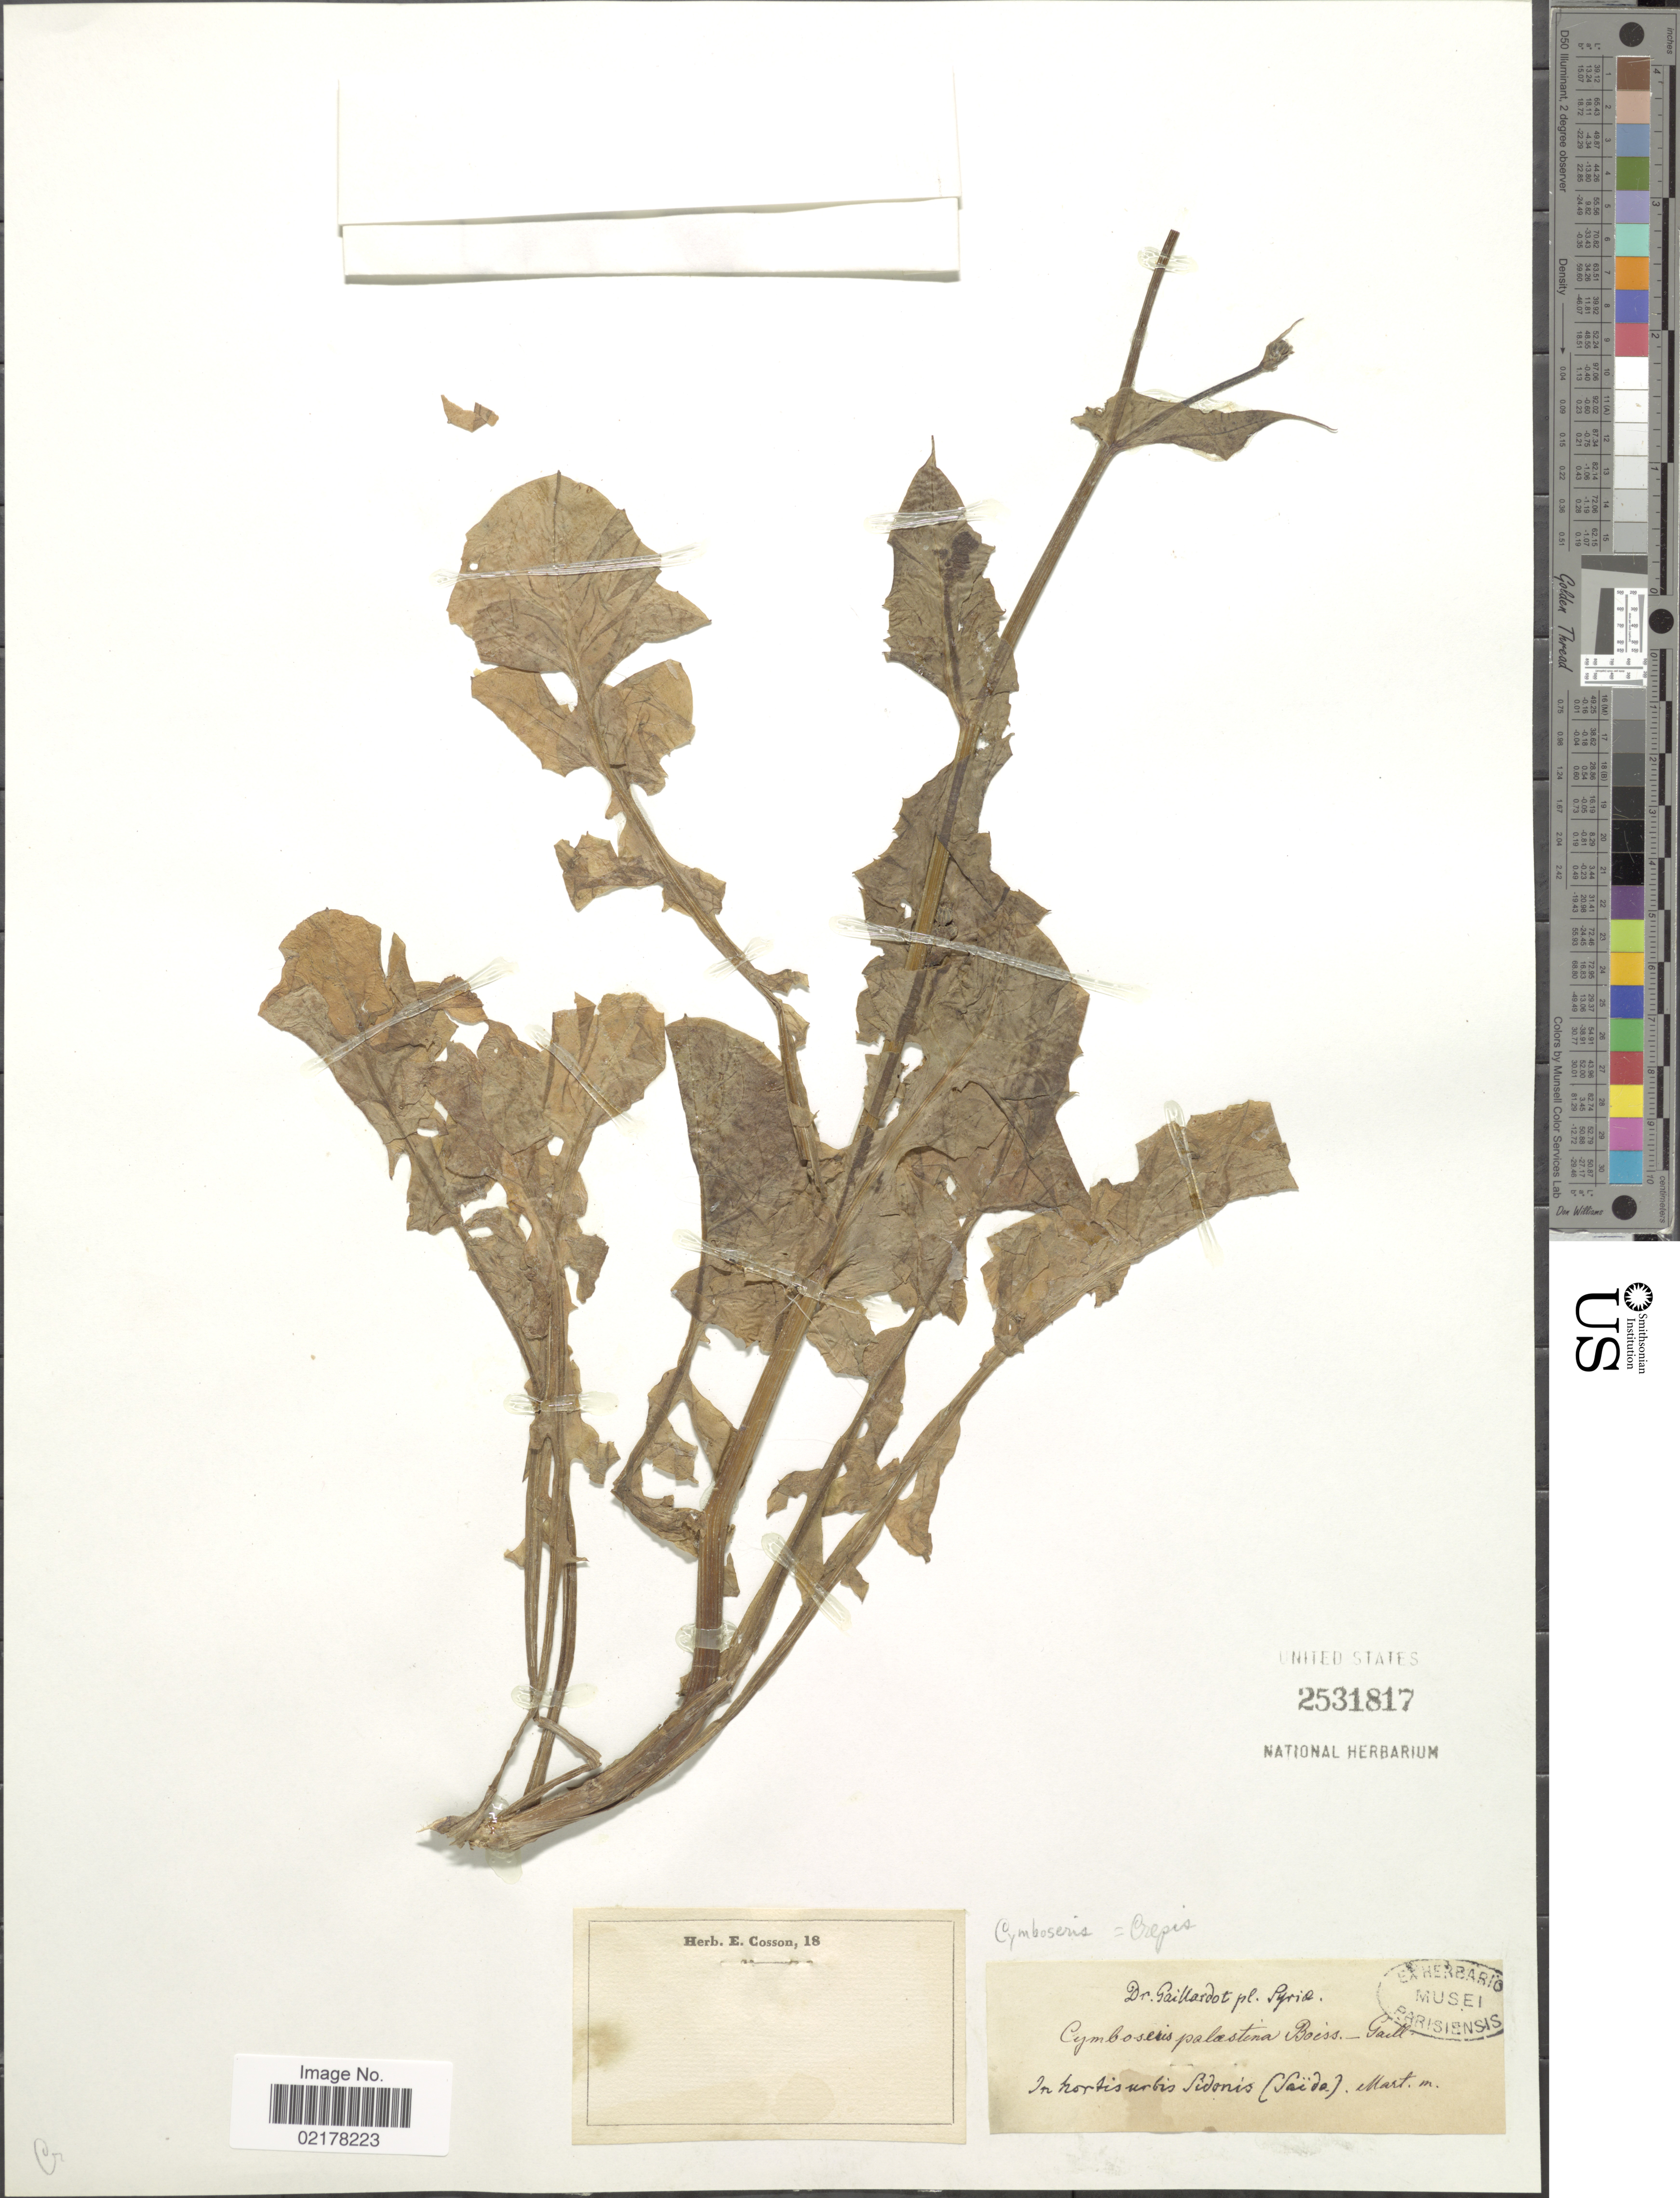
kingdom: Plantae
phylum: Tracheophyta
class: Magnoliopsida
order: Asterales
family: Asteraceae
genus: Crepis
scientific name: Crepis palaestina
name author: (Boiss.) Bornm.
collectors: Gaillardot, --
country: Syria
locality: In hortis urbis Sidonis (Saida)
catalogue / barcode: US 2531817